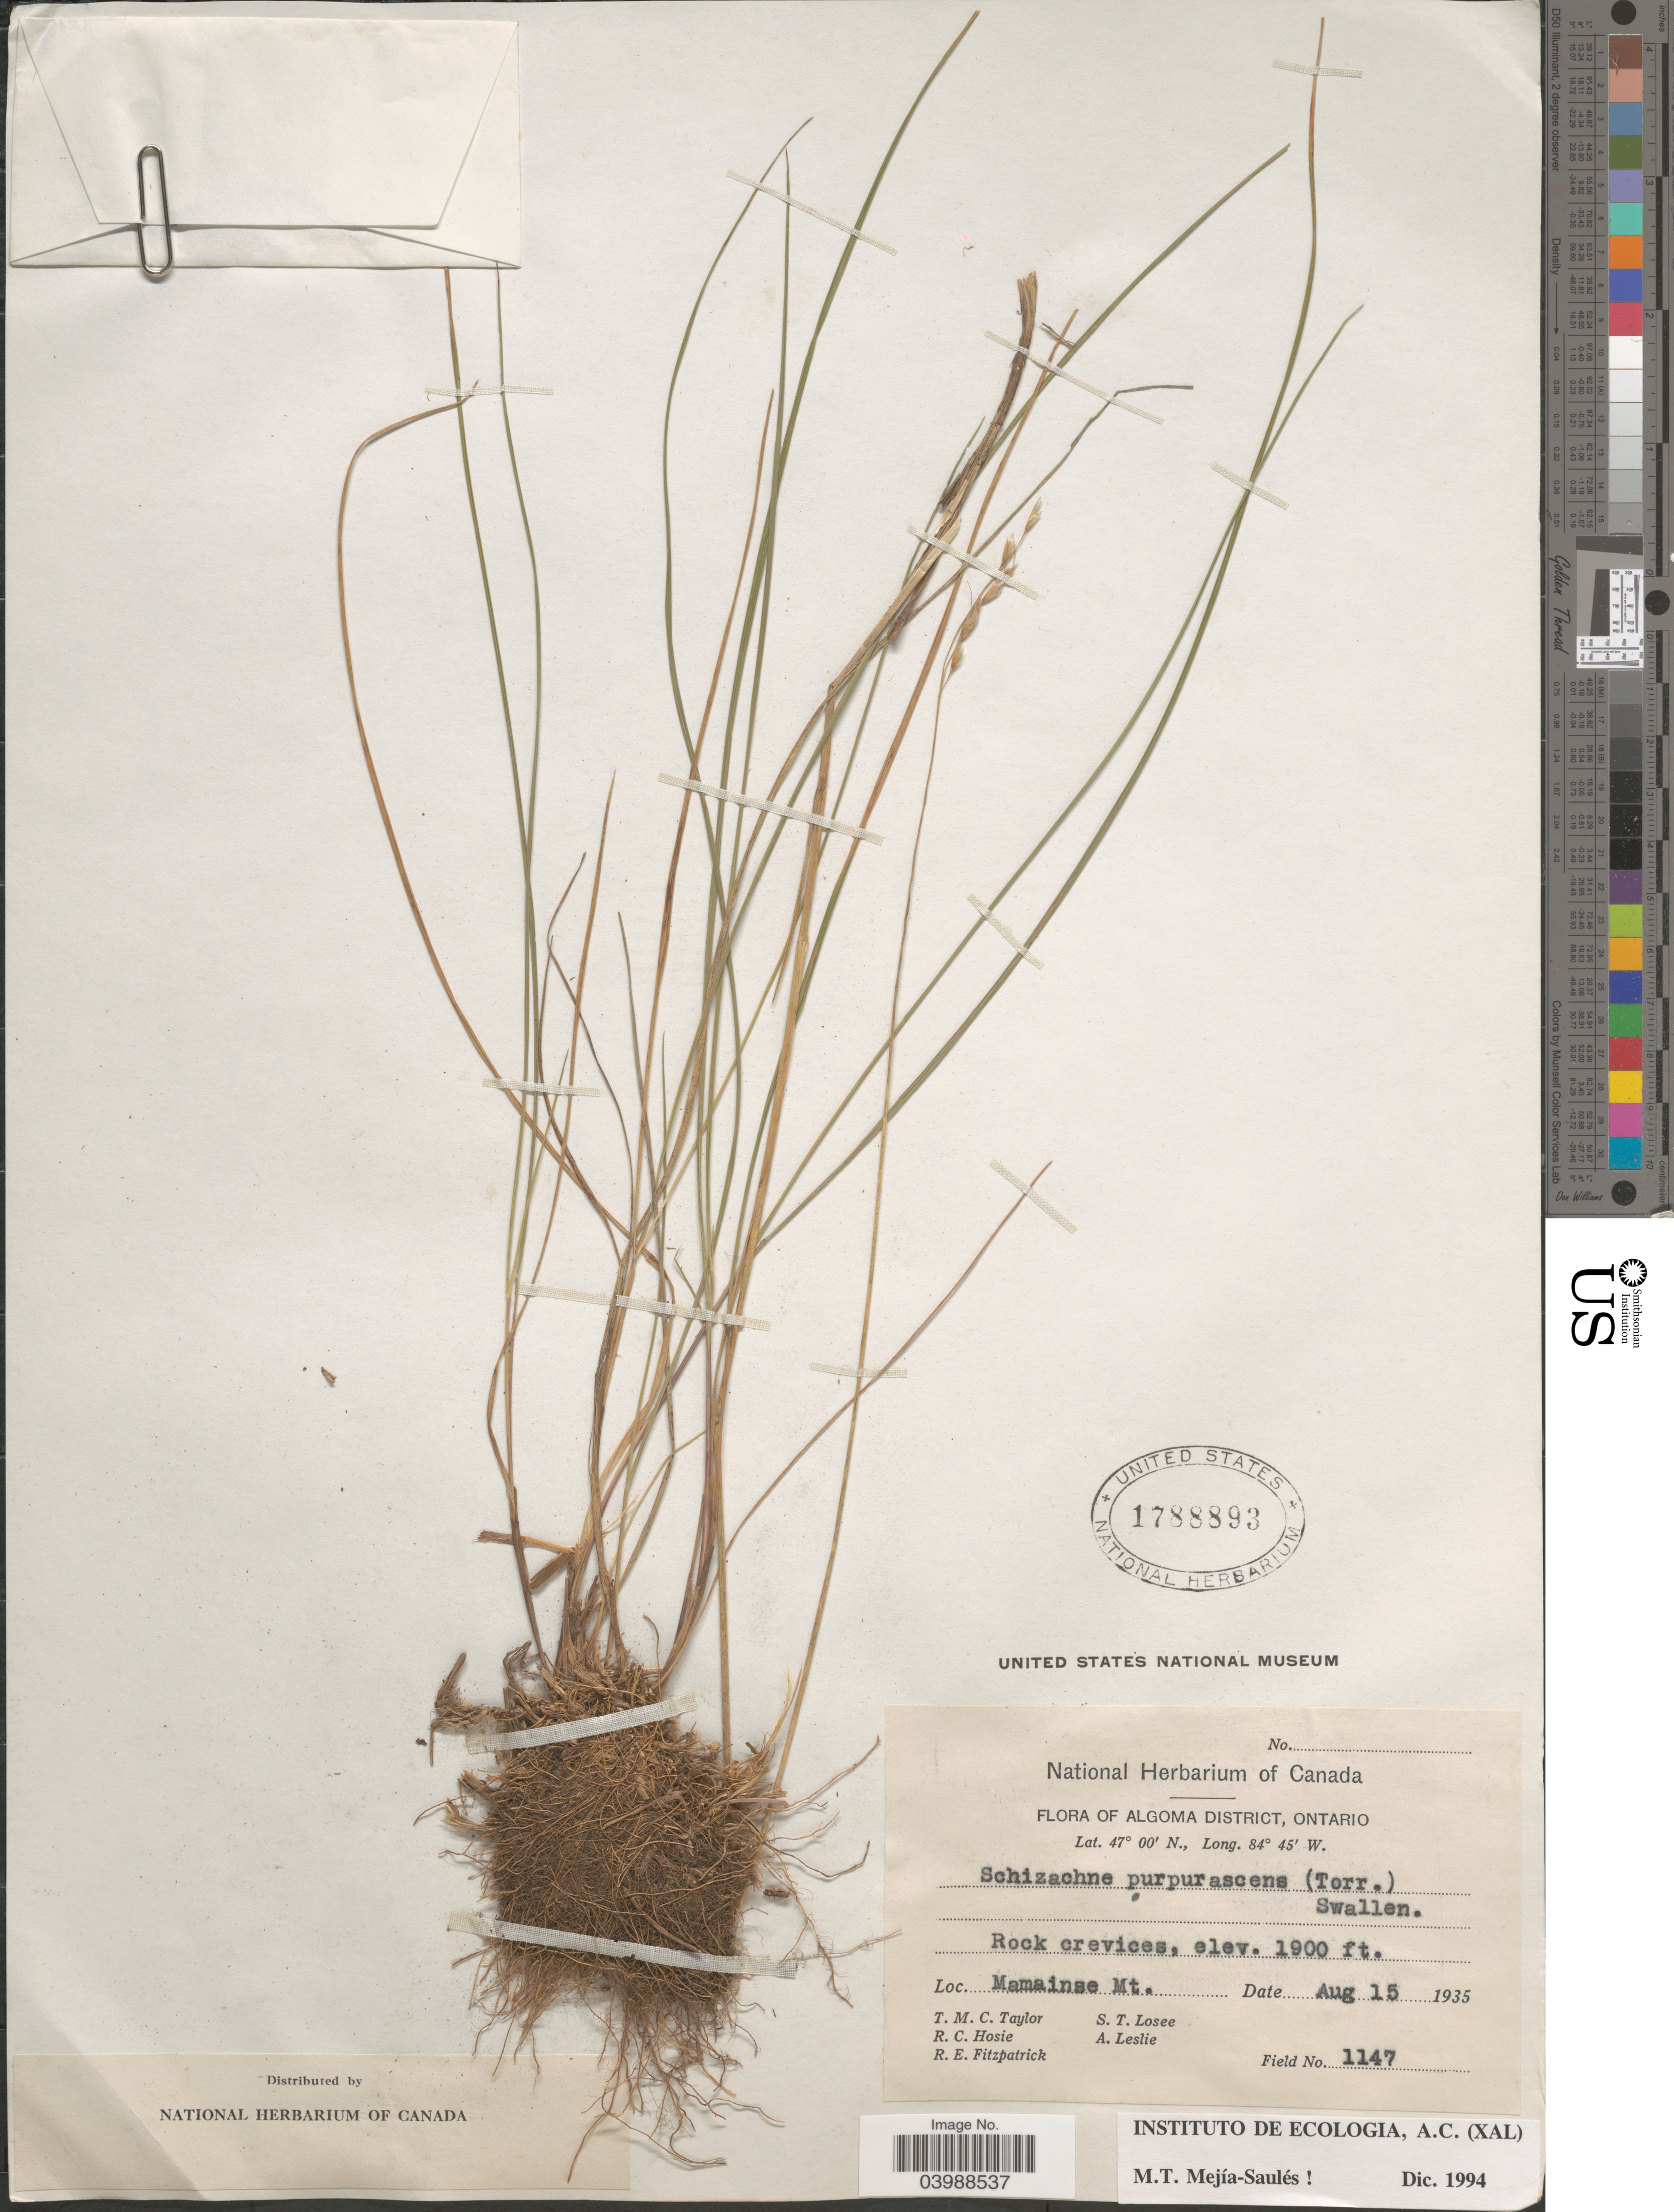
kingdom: Plantae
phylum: Tracheophyta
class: Liliopsida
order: Poales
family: Poaceae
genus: Schizachne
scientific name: Schizachne purpurascens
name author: (Torr.) Swallen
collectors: T. M. C. Taylor, R. Hosie, R. Fitzpatrick, S. Losee & A. Leslie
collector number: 1147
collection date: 1935-08-15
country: Canada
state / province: Ontario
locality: Algoma District. Mamainse Mt.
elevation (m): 579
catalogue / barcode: US 1788893